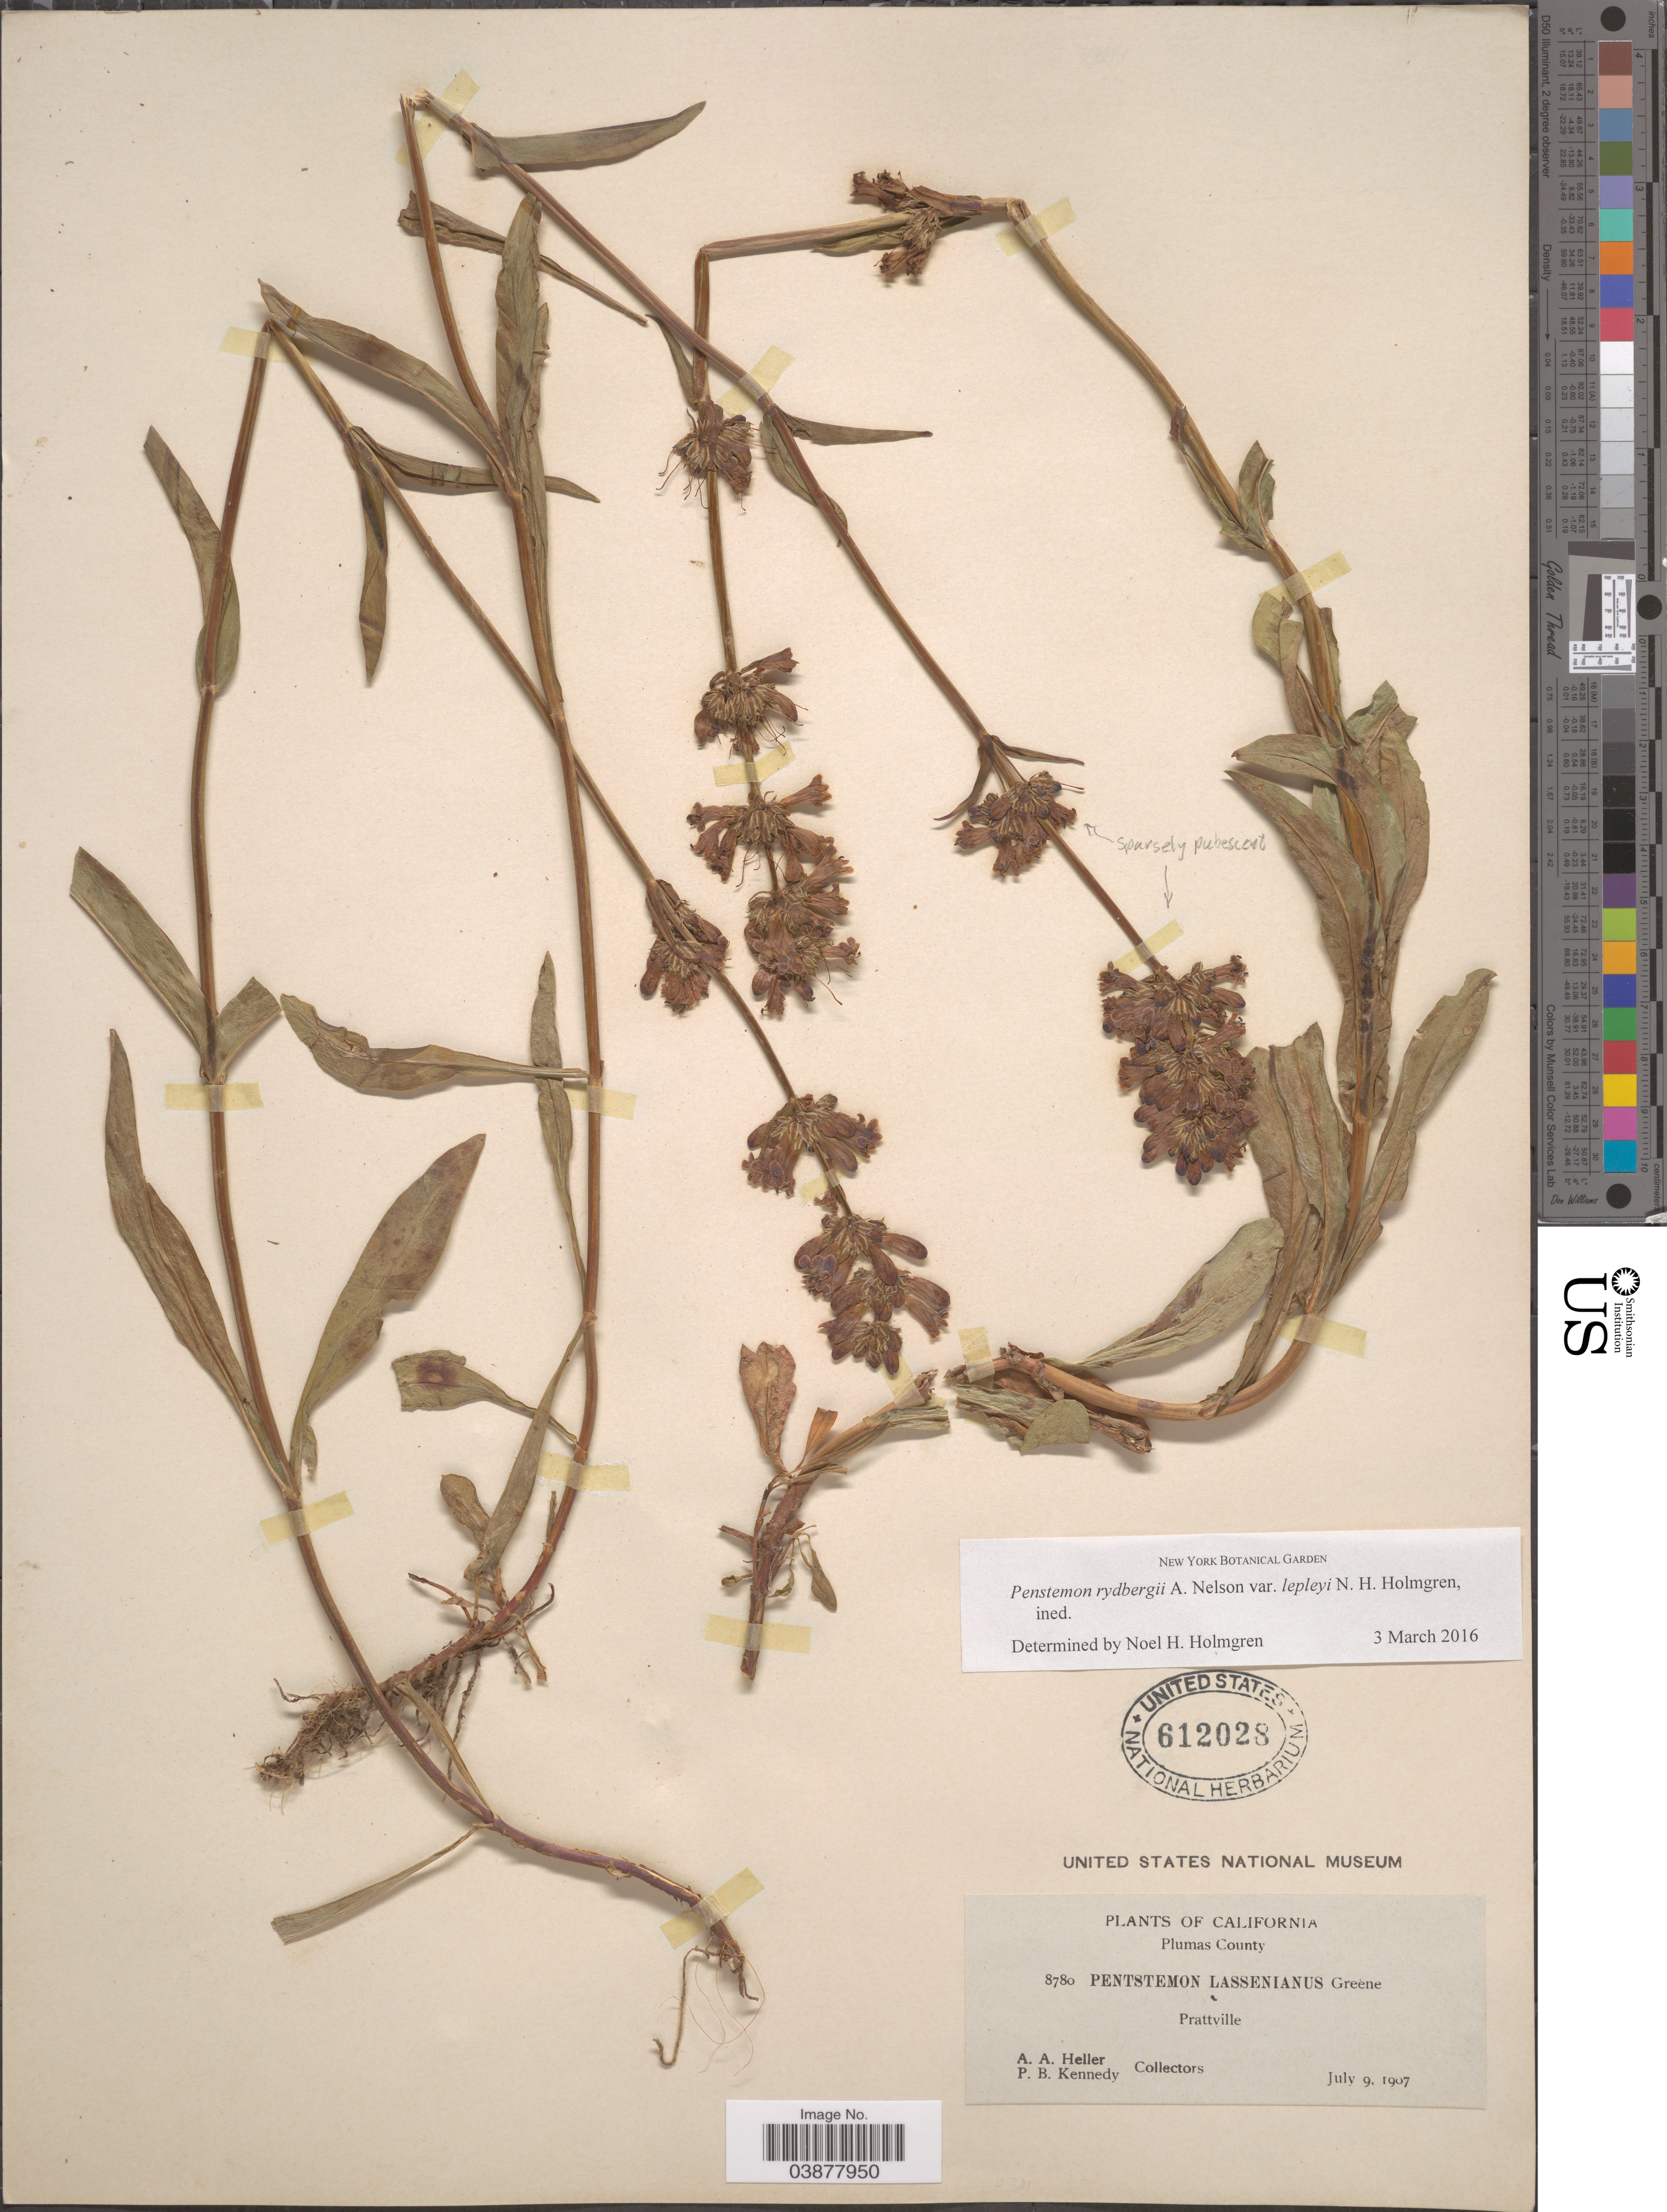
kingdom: Plantae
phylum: Tracheophyta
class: Magnoliopsida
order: Lamiales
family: Plantaginaceae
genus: Penstemon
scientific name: Penstemon rydbergii var. lepleyi N.H. Holmgren var. nov. ined.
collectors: A. A. Heller & P. B. Kennedy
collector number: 8780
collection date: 1907-07-09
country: United States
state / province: California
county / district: Plumas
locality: Plumas County. Prattville.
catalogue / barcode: US 612028